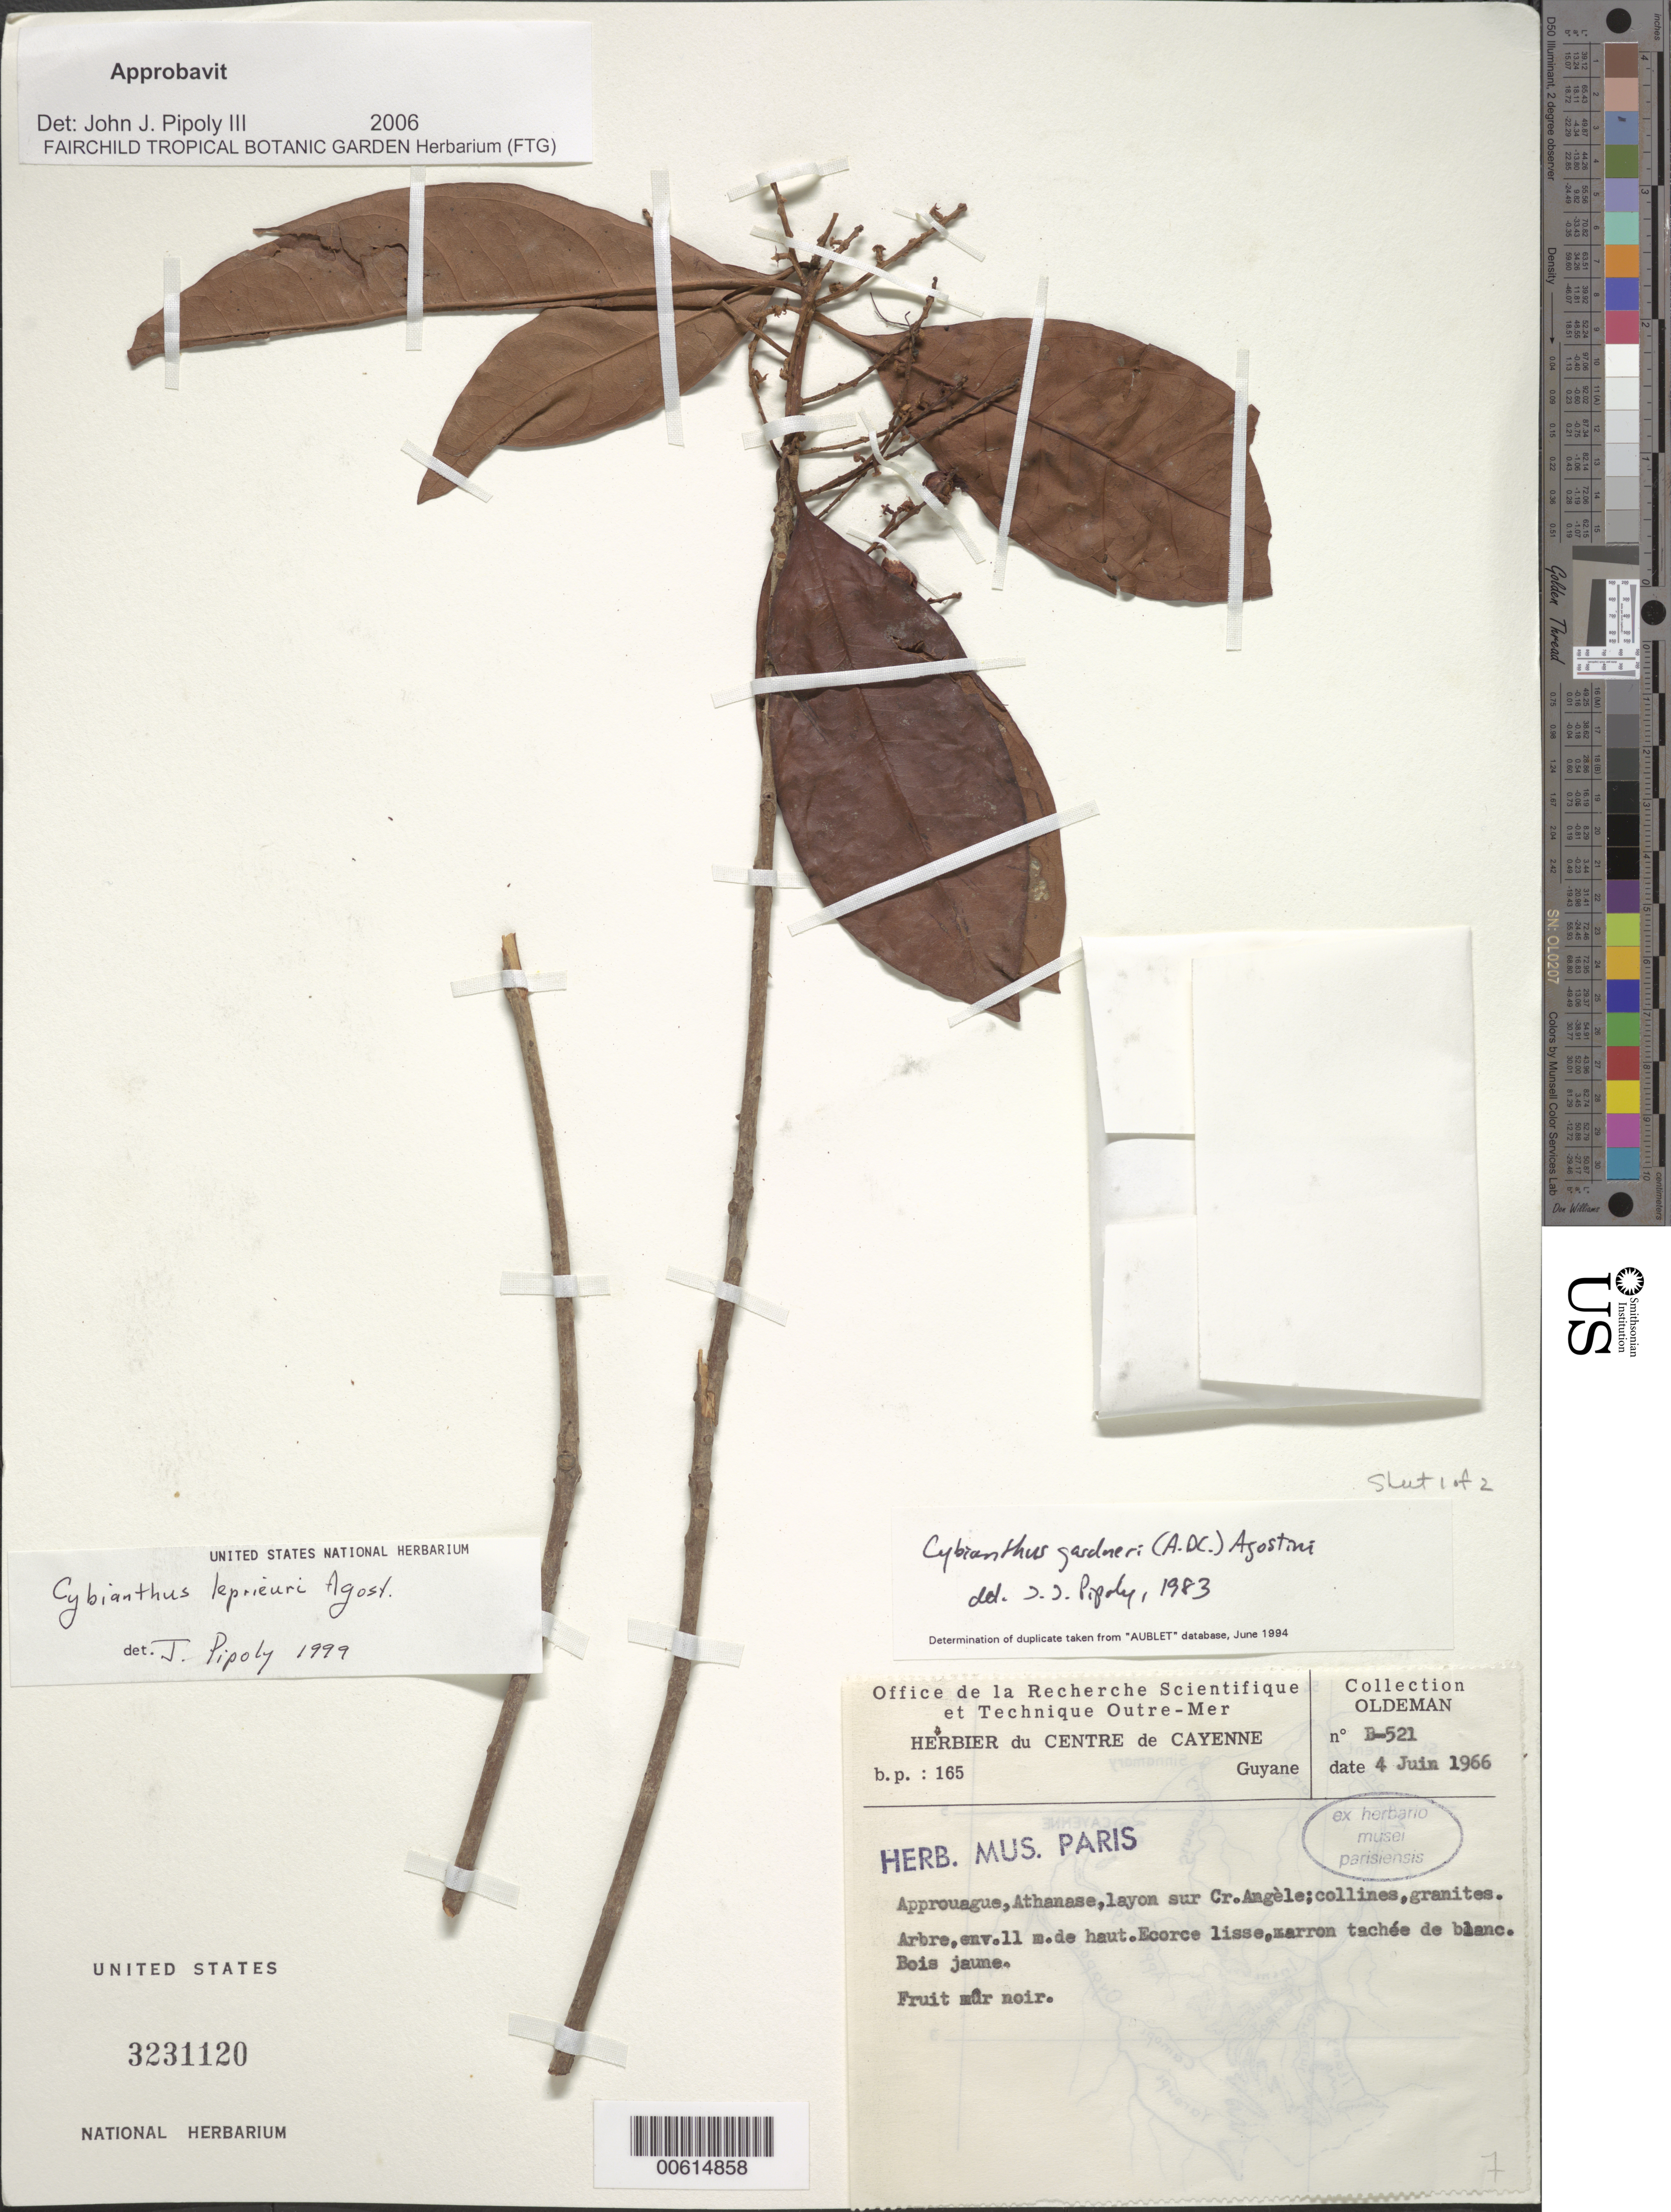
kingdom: Plantae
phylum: Tracheophyta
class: Magnoliopsida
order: Ericales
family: Primulaceae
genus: Cybianthus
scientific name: Cybianthus leprieurii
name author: G. Agostini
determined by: Pipoly, J. J., III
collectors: R. Oldeman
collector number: B 521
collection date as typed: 4-Jun-66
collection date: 1966-06-04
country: French Guiana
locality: Approuague, Athanase, layon sur Crique Angèle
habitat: Collines, granites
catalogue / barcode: US 3231120